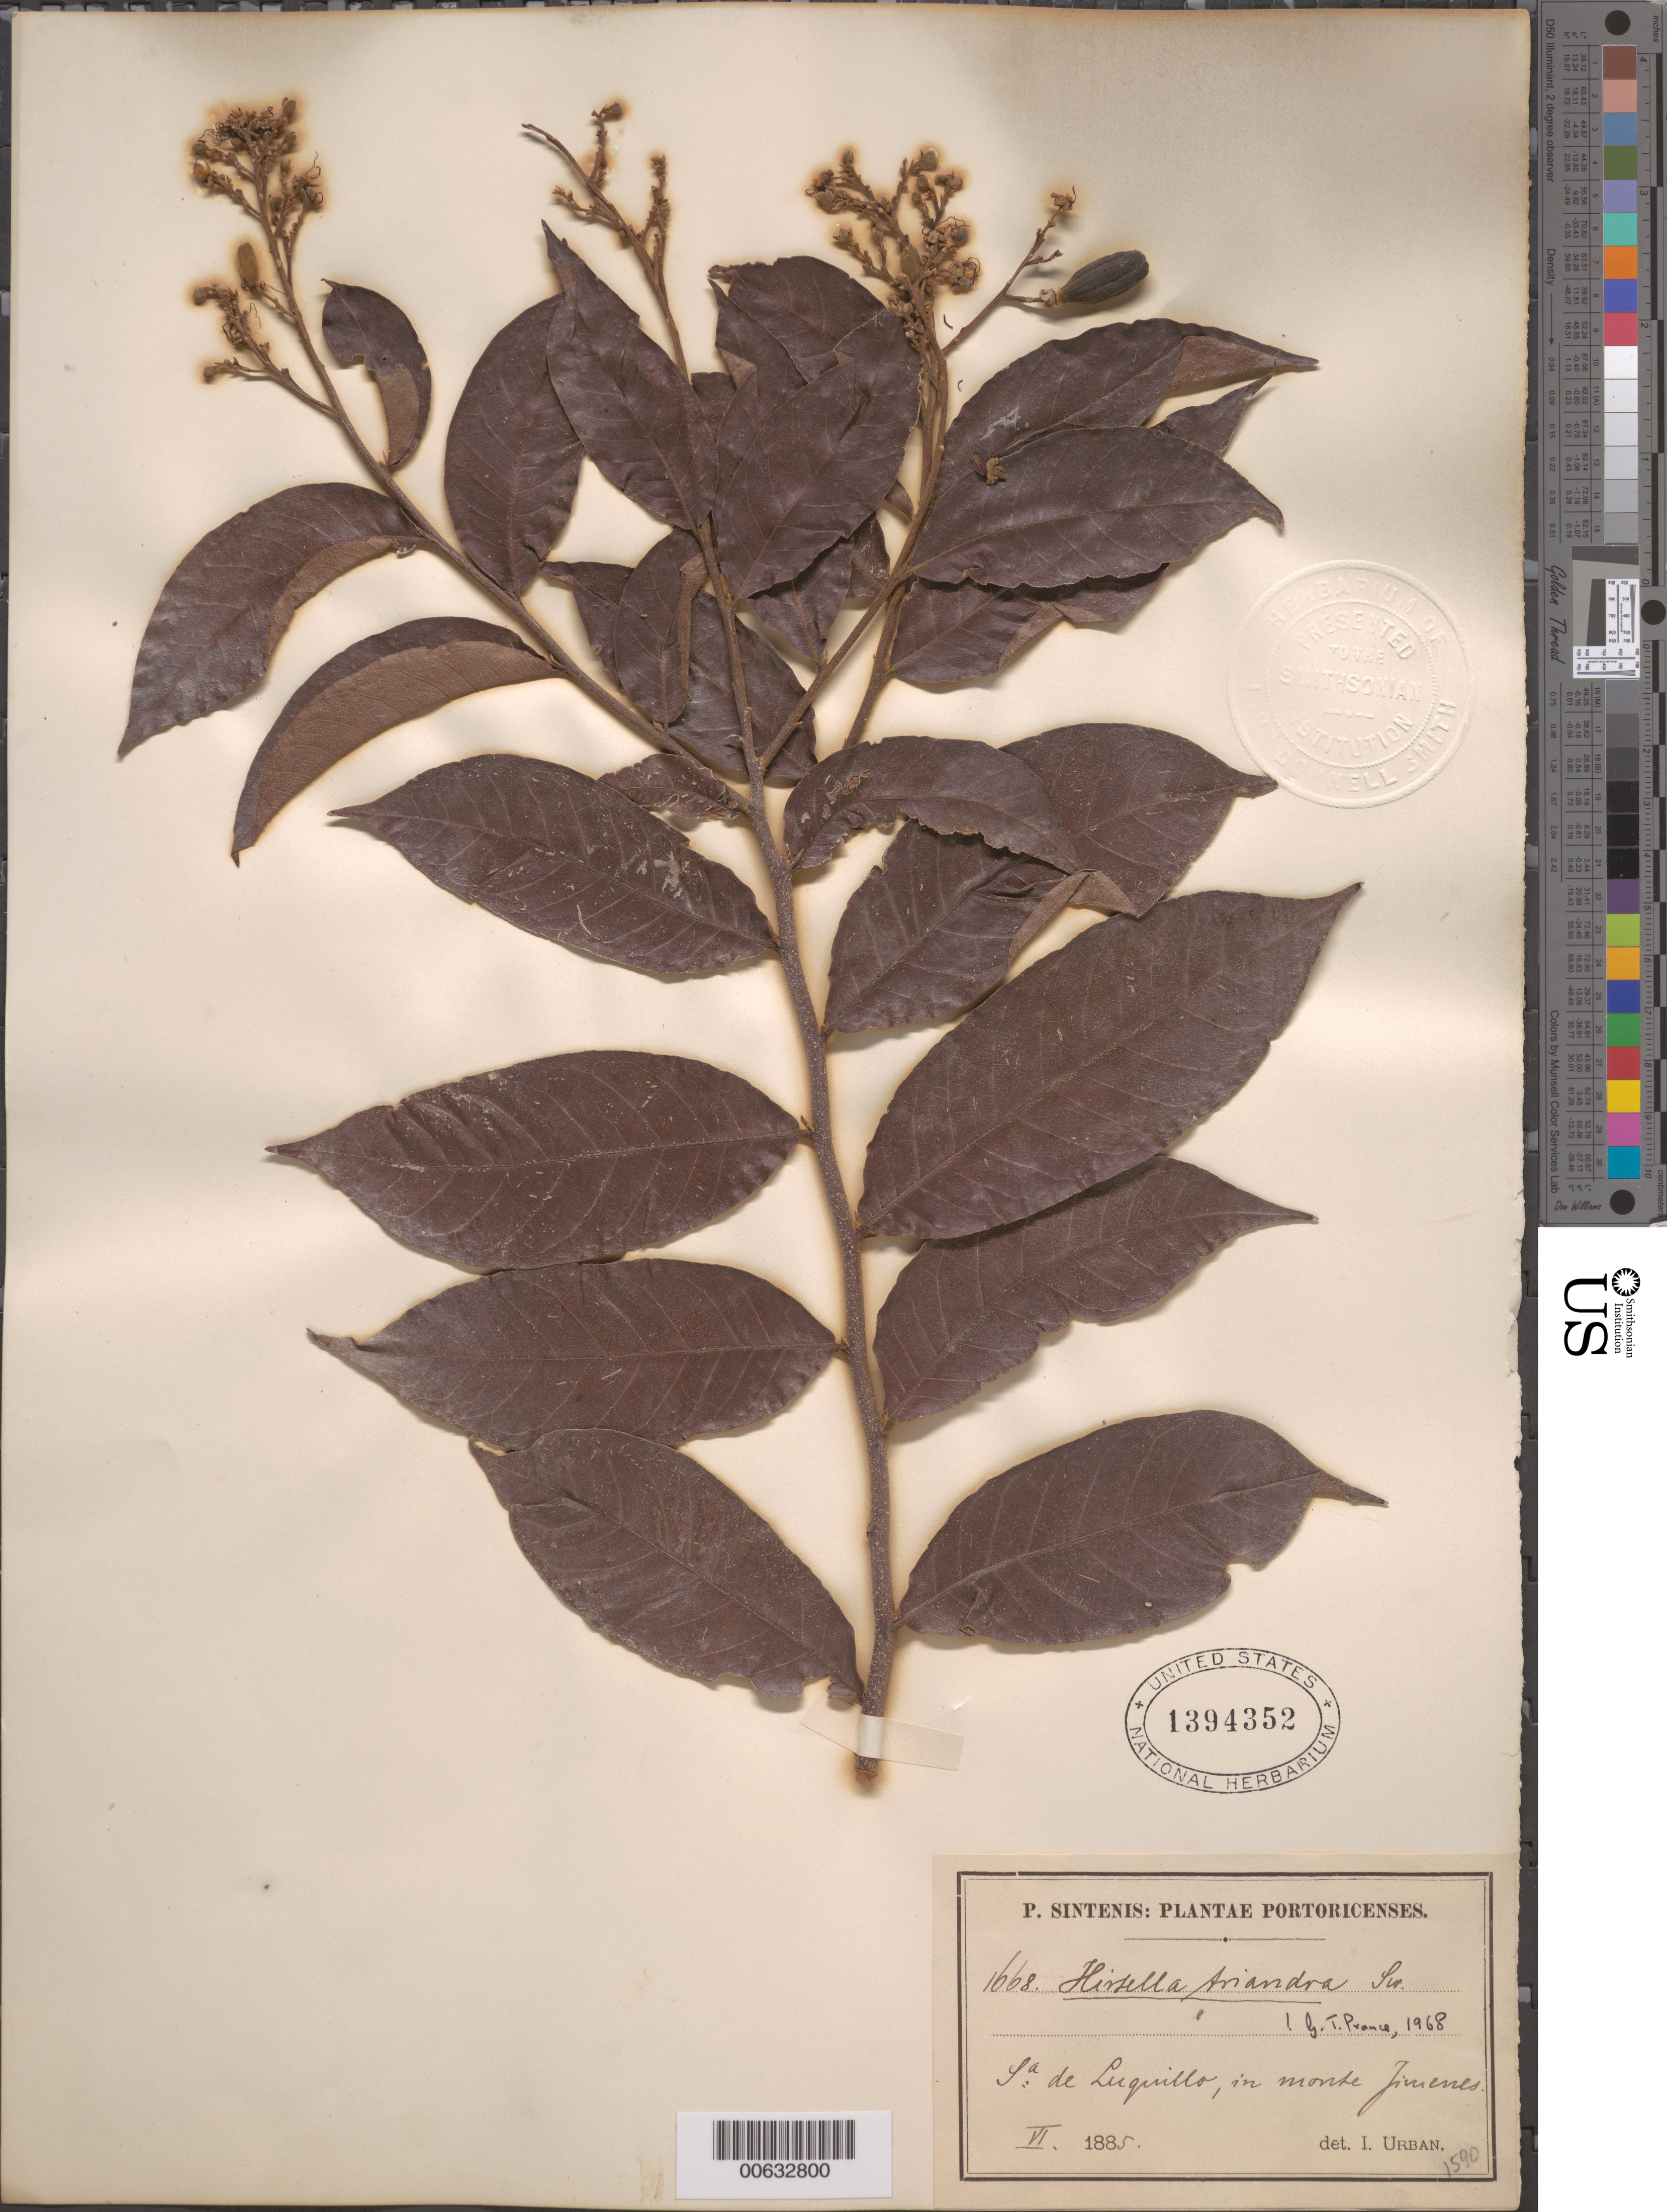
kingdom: Plantae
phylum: Tracheophyta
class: Magnoliopsida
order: Malpighiales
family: Chrysobalanaceae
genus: Hirtella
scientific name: Hirtella triandra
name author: Sw.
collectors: P. Sintenis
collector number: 1668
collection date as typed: Apr 1885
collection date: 1885-04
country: Puerto Rico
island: Greater Antilles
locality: Sierra de Luquillo, in monte Jimenes.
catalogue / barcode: US 1394352